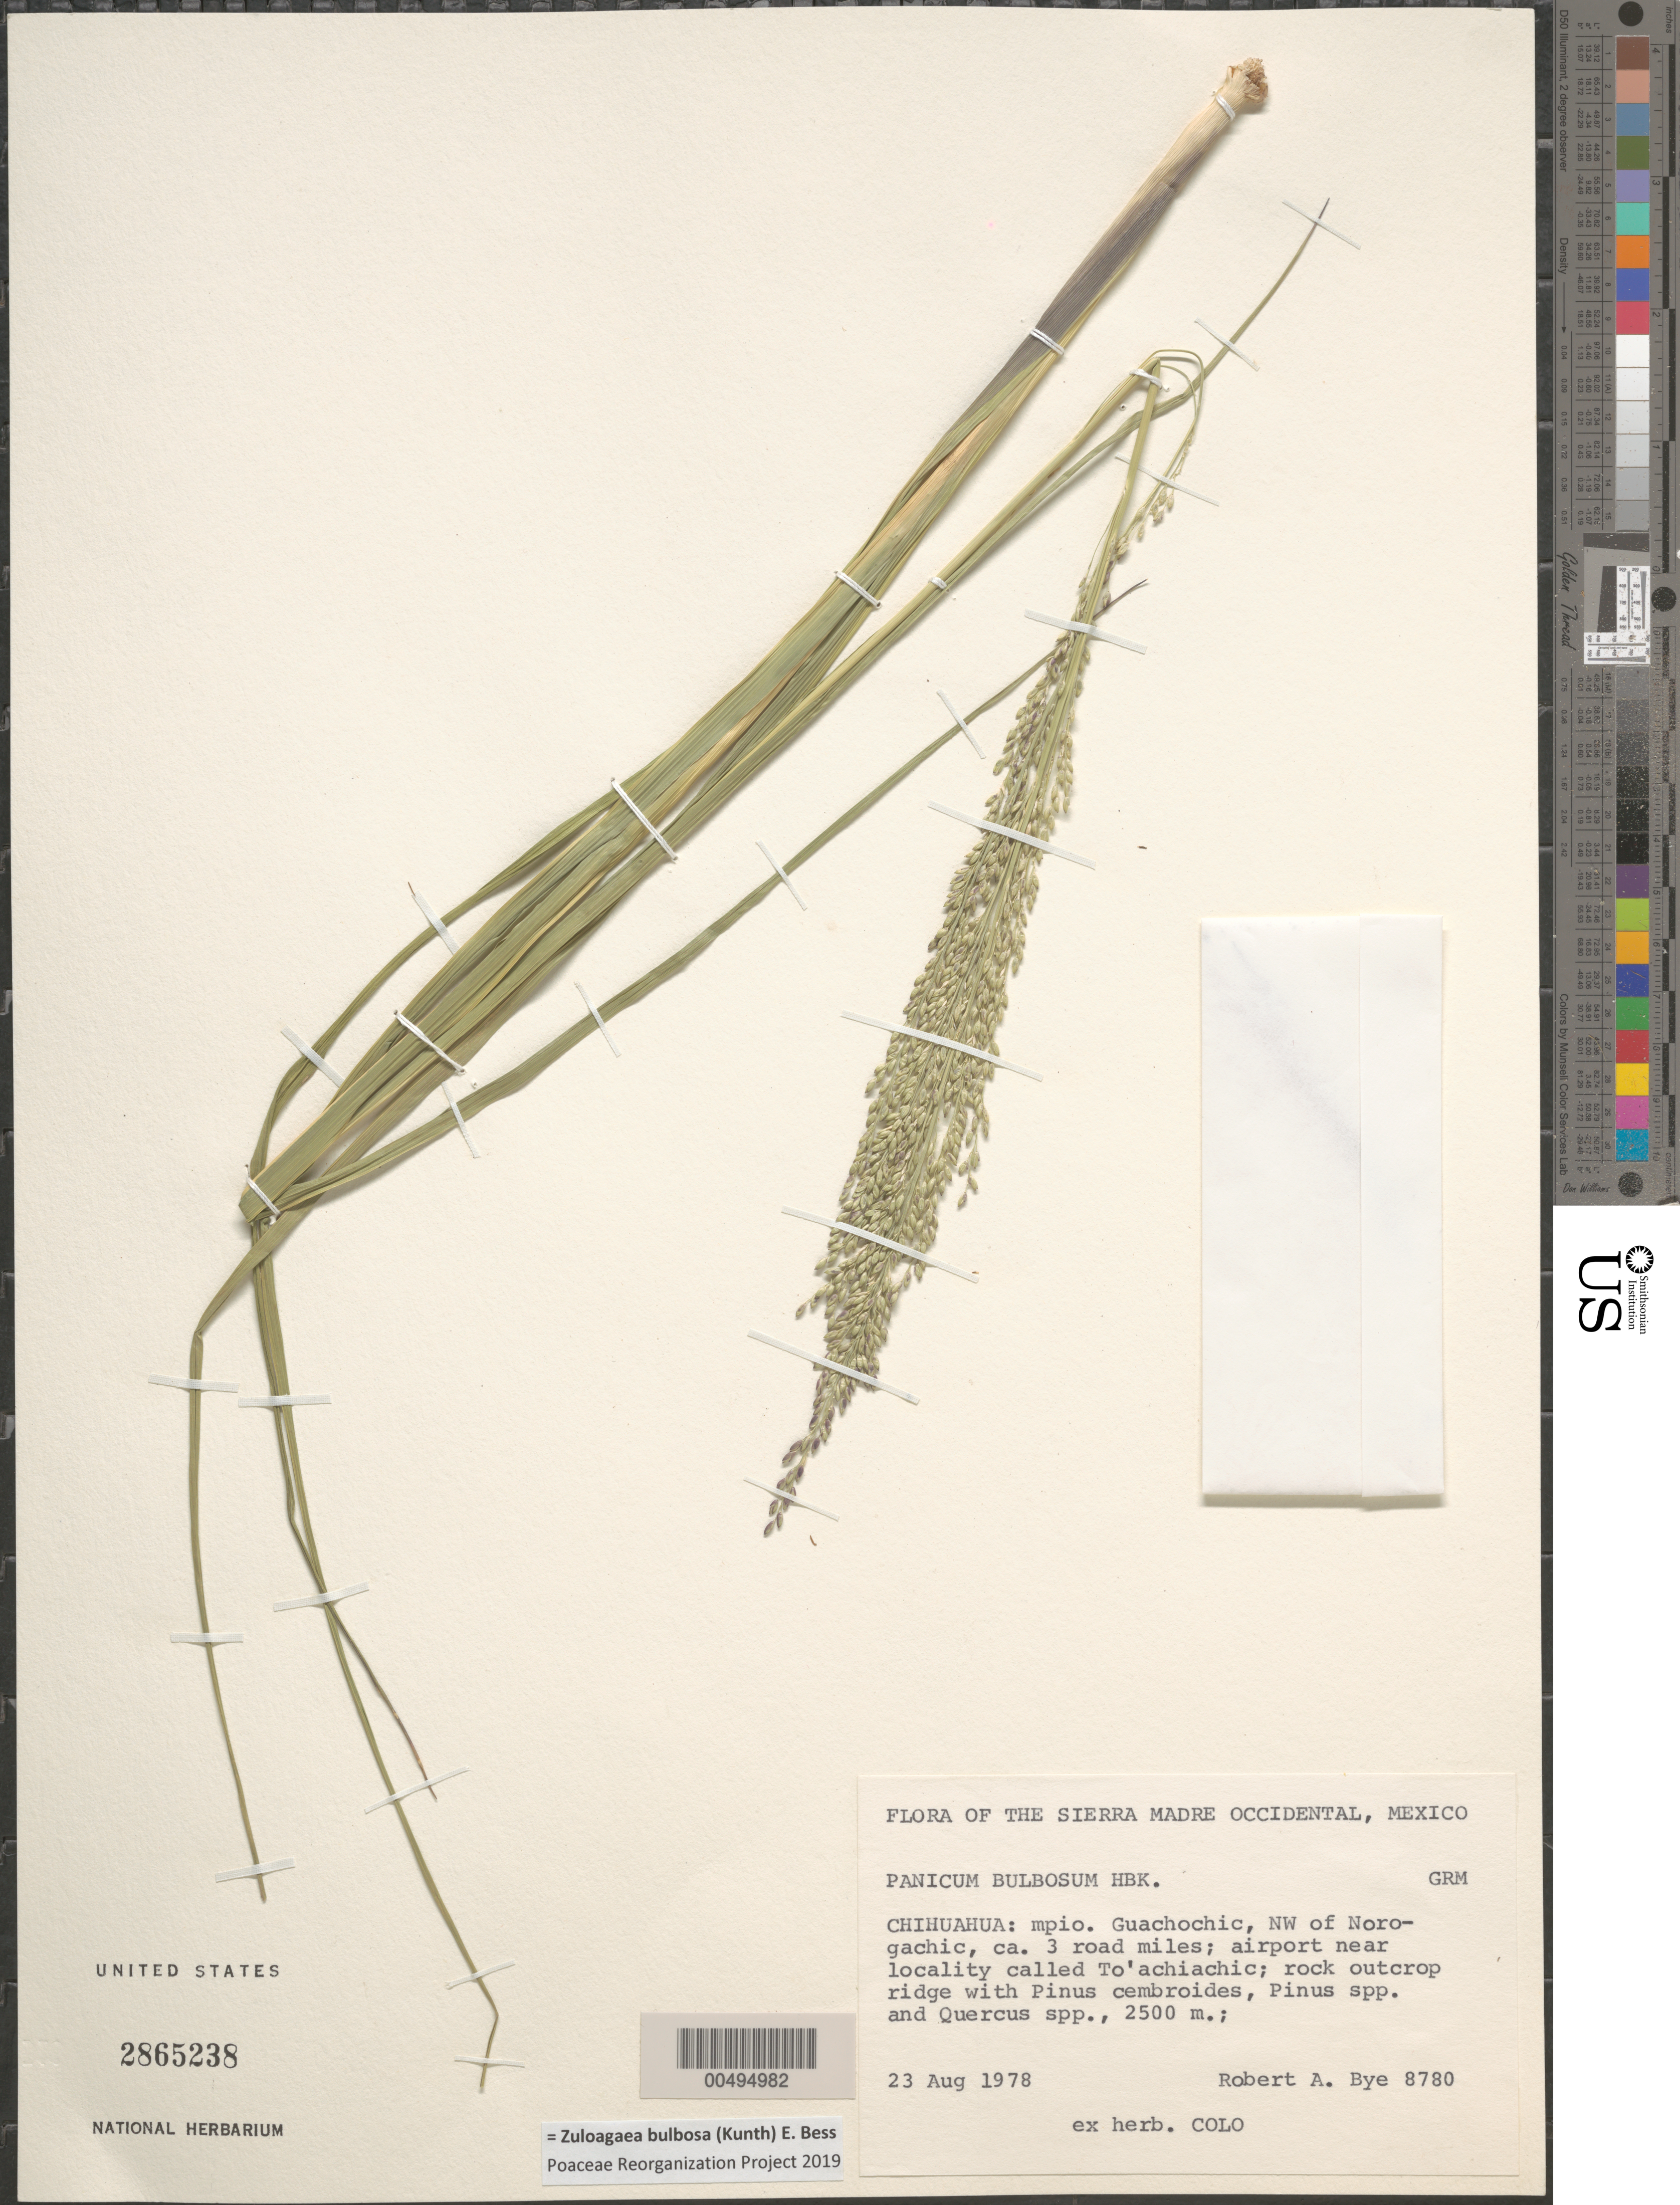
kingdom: Plantae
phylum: Tracheophyta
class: Liliopsida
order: Poales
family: Poaceae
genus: Panicum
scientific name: Panicum bulbosum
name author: Kunth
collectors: R. A. Bye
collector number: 8780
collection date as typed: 23 Aug 1978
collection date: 1978-08-23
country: Mexico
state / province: Chihuahua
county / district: Guachochic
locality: Sierra Madre Occidental, NW of Norogachic, ca 3 rd mi, airport near locality called To'achiachic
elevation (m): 2500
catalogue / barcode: US 2865238